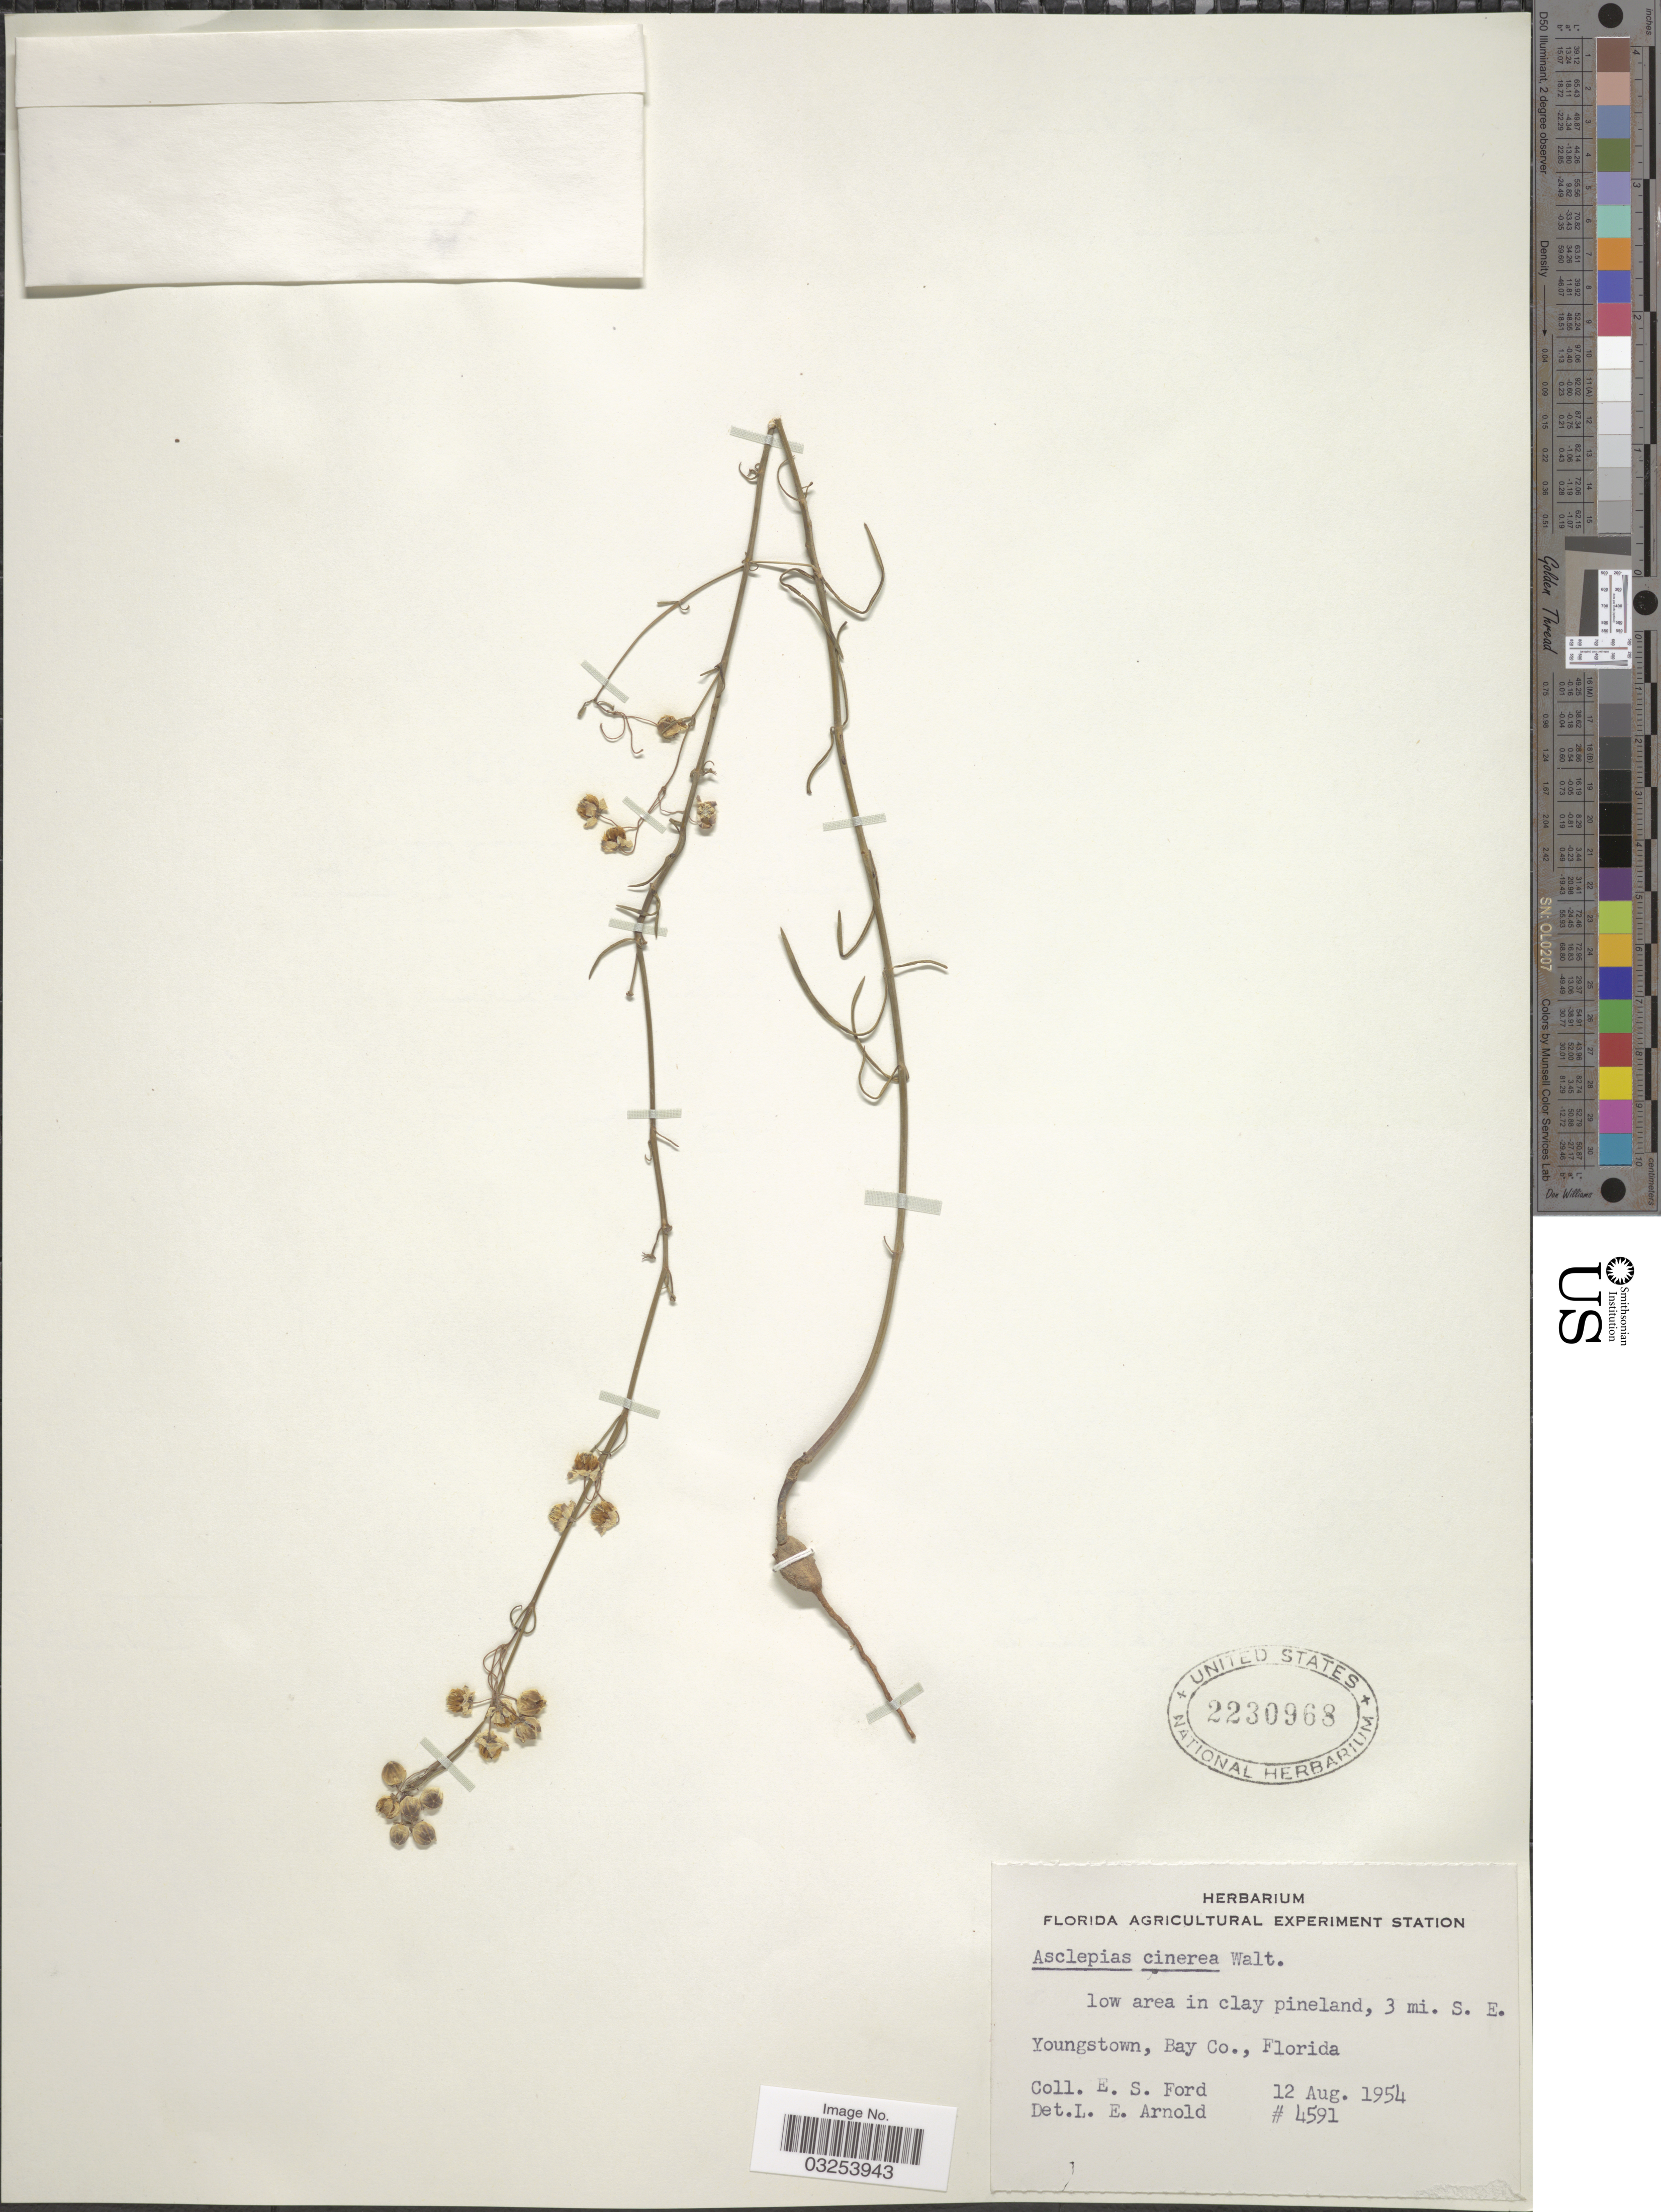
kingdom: Plantae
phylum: Tracheophyta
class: Magnoliopsida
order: Gentianales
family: Apocynaceae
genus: Asclepias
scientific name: Asclepias cinerea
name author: Walter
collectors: E. Ford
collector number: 4591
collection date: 1954-08-12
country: United States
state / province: Florida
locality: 3 mi. S. E. Youngstown, Bay Co.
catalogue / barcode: US 2230968